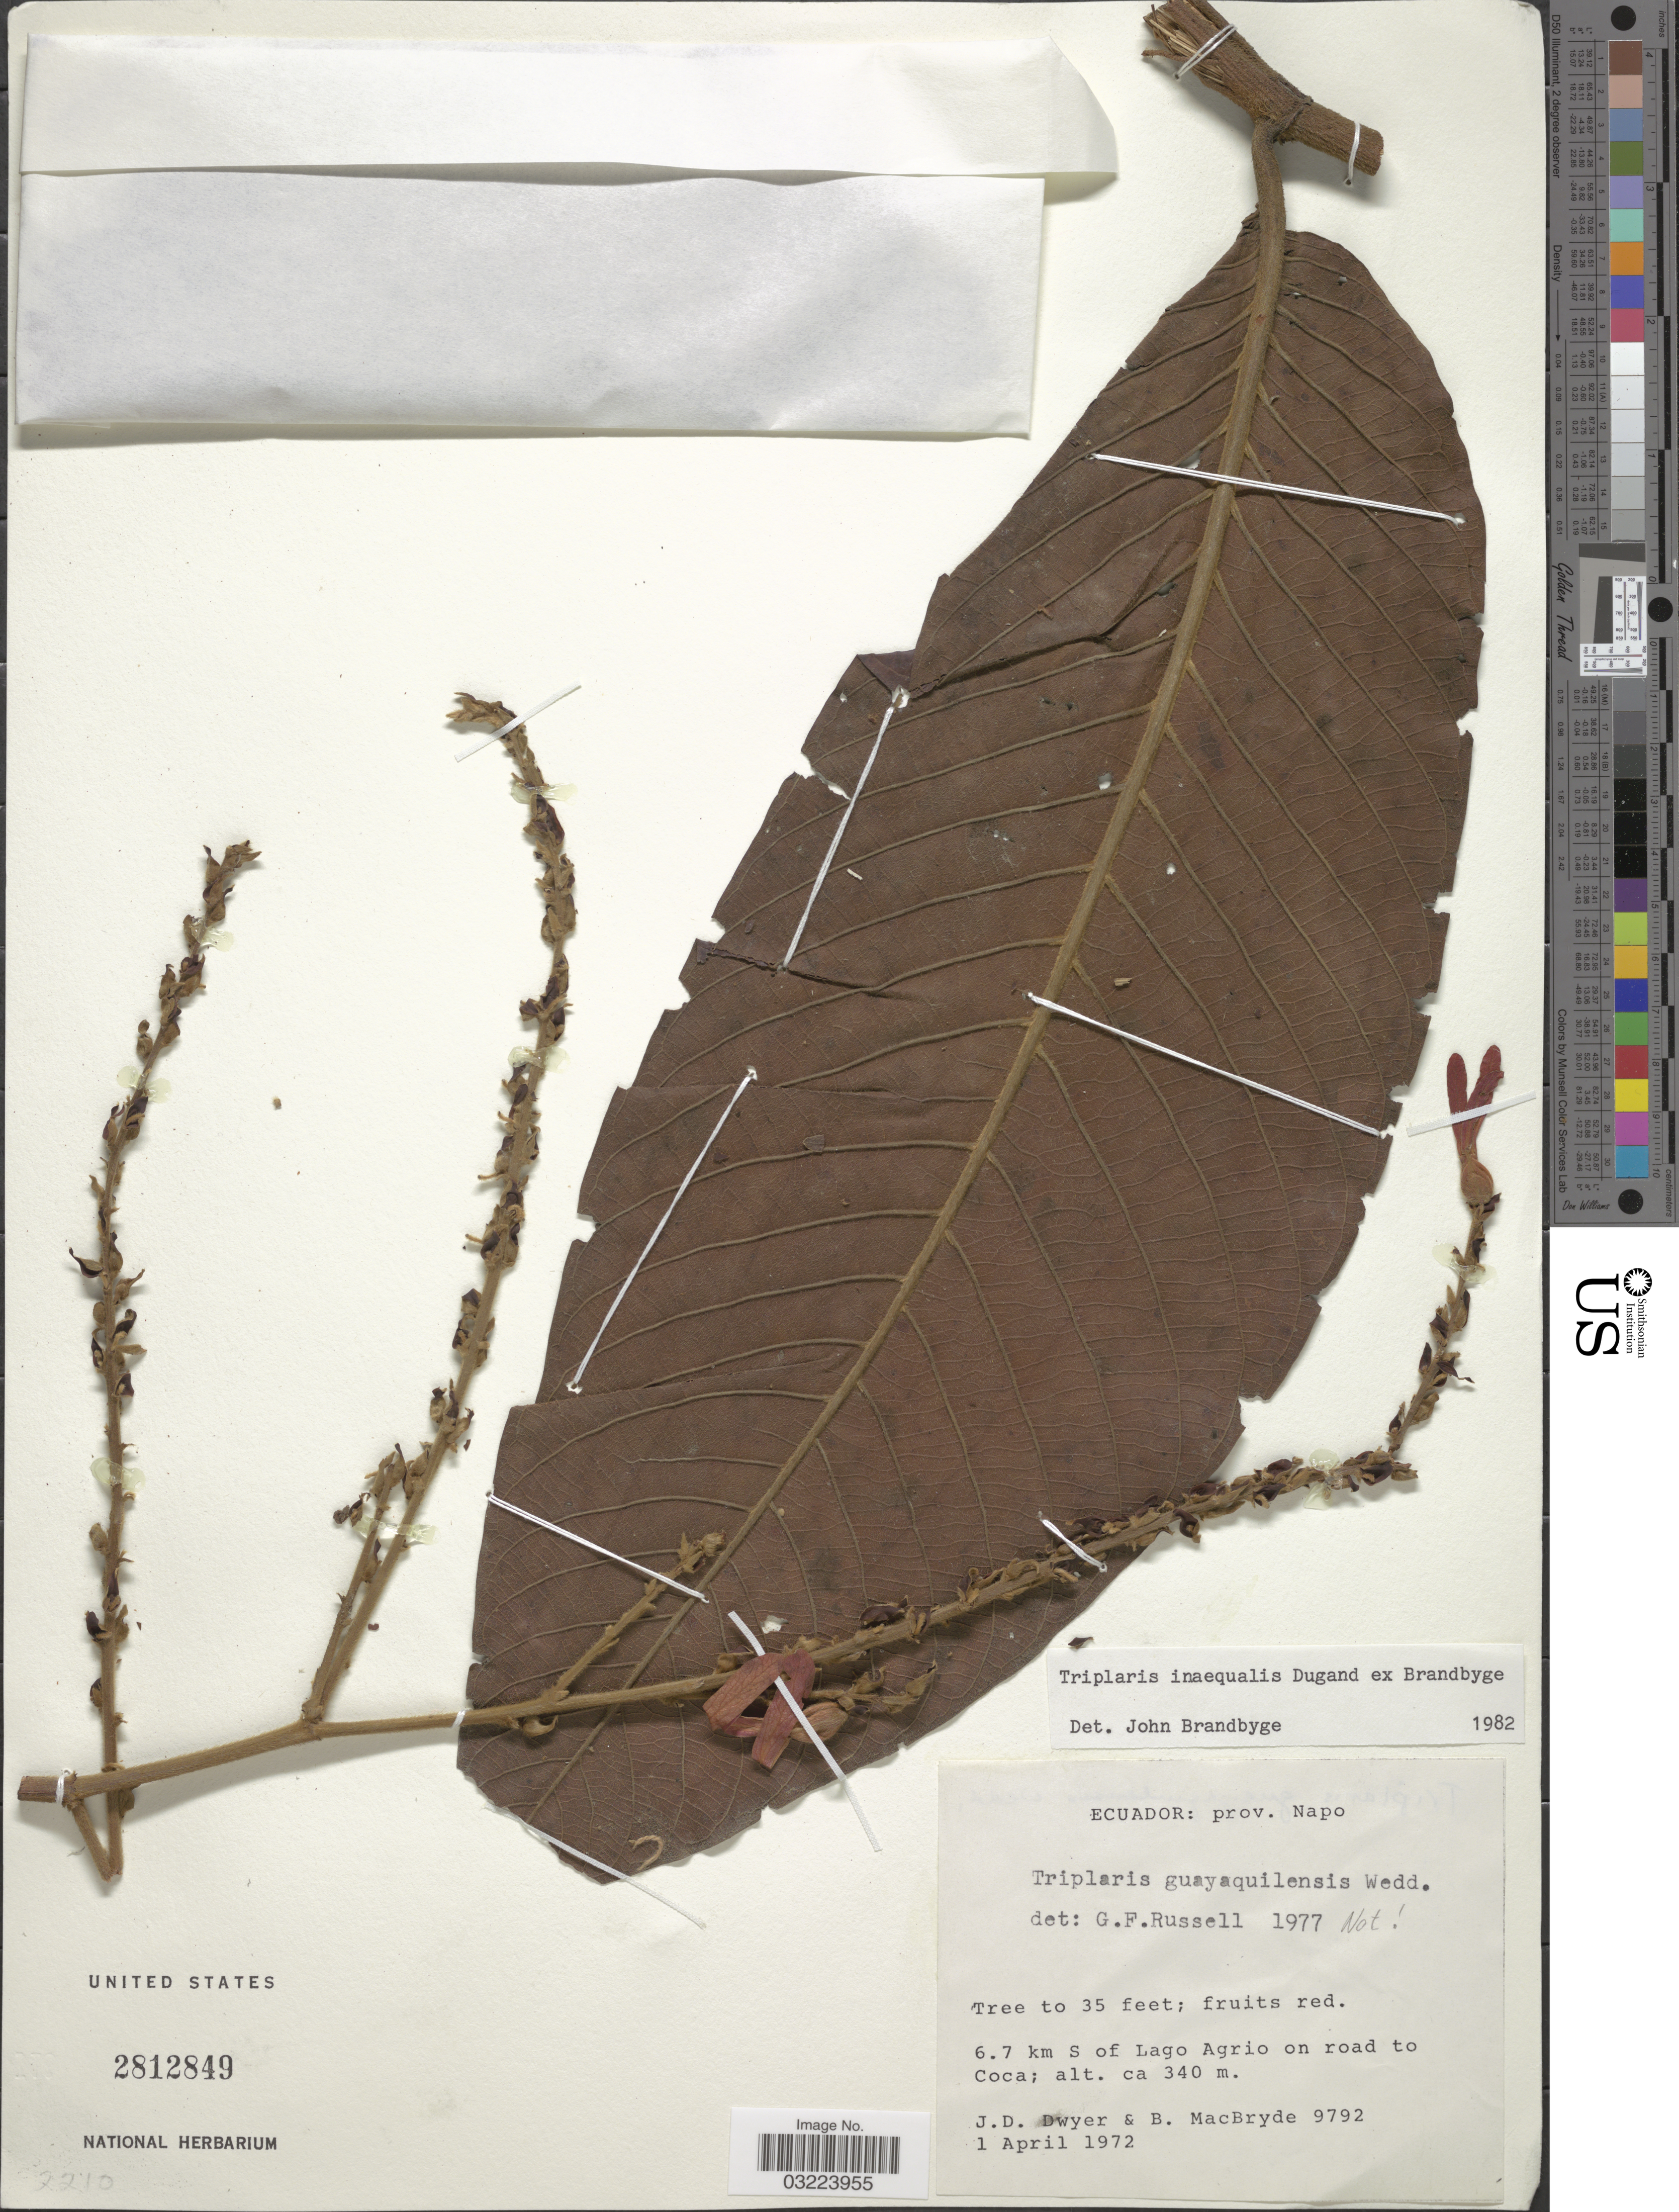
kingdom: Plantae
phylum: Tracheophyta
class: Magnoliopsida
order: Caryophyllales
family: Polygonaceae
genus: Triplaris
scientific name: Triplaris dugandii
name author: Brandbyge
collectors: J. D. Dwyer & B. MacBryde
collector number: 9792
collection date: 1972-04-01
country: Ecuador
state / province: Napo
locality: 6.7 km S of Lago Agrio on road to Coca.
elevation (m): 340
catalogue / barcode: US 2812849